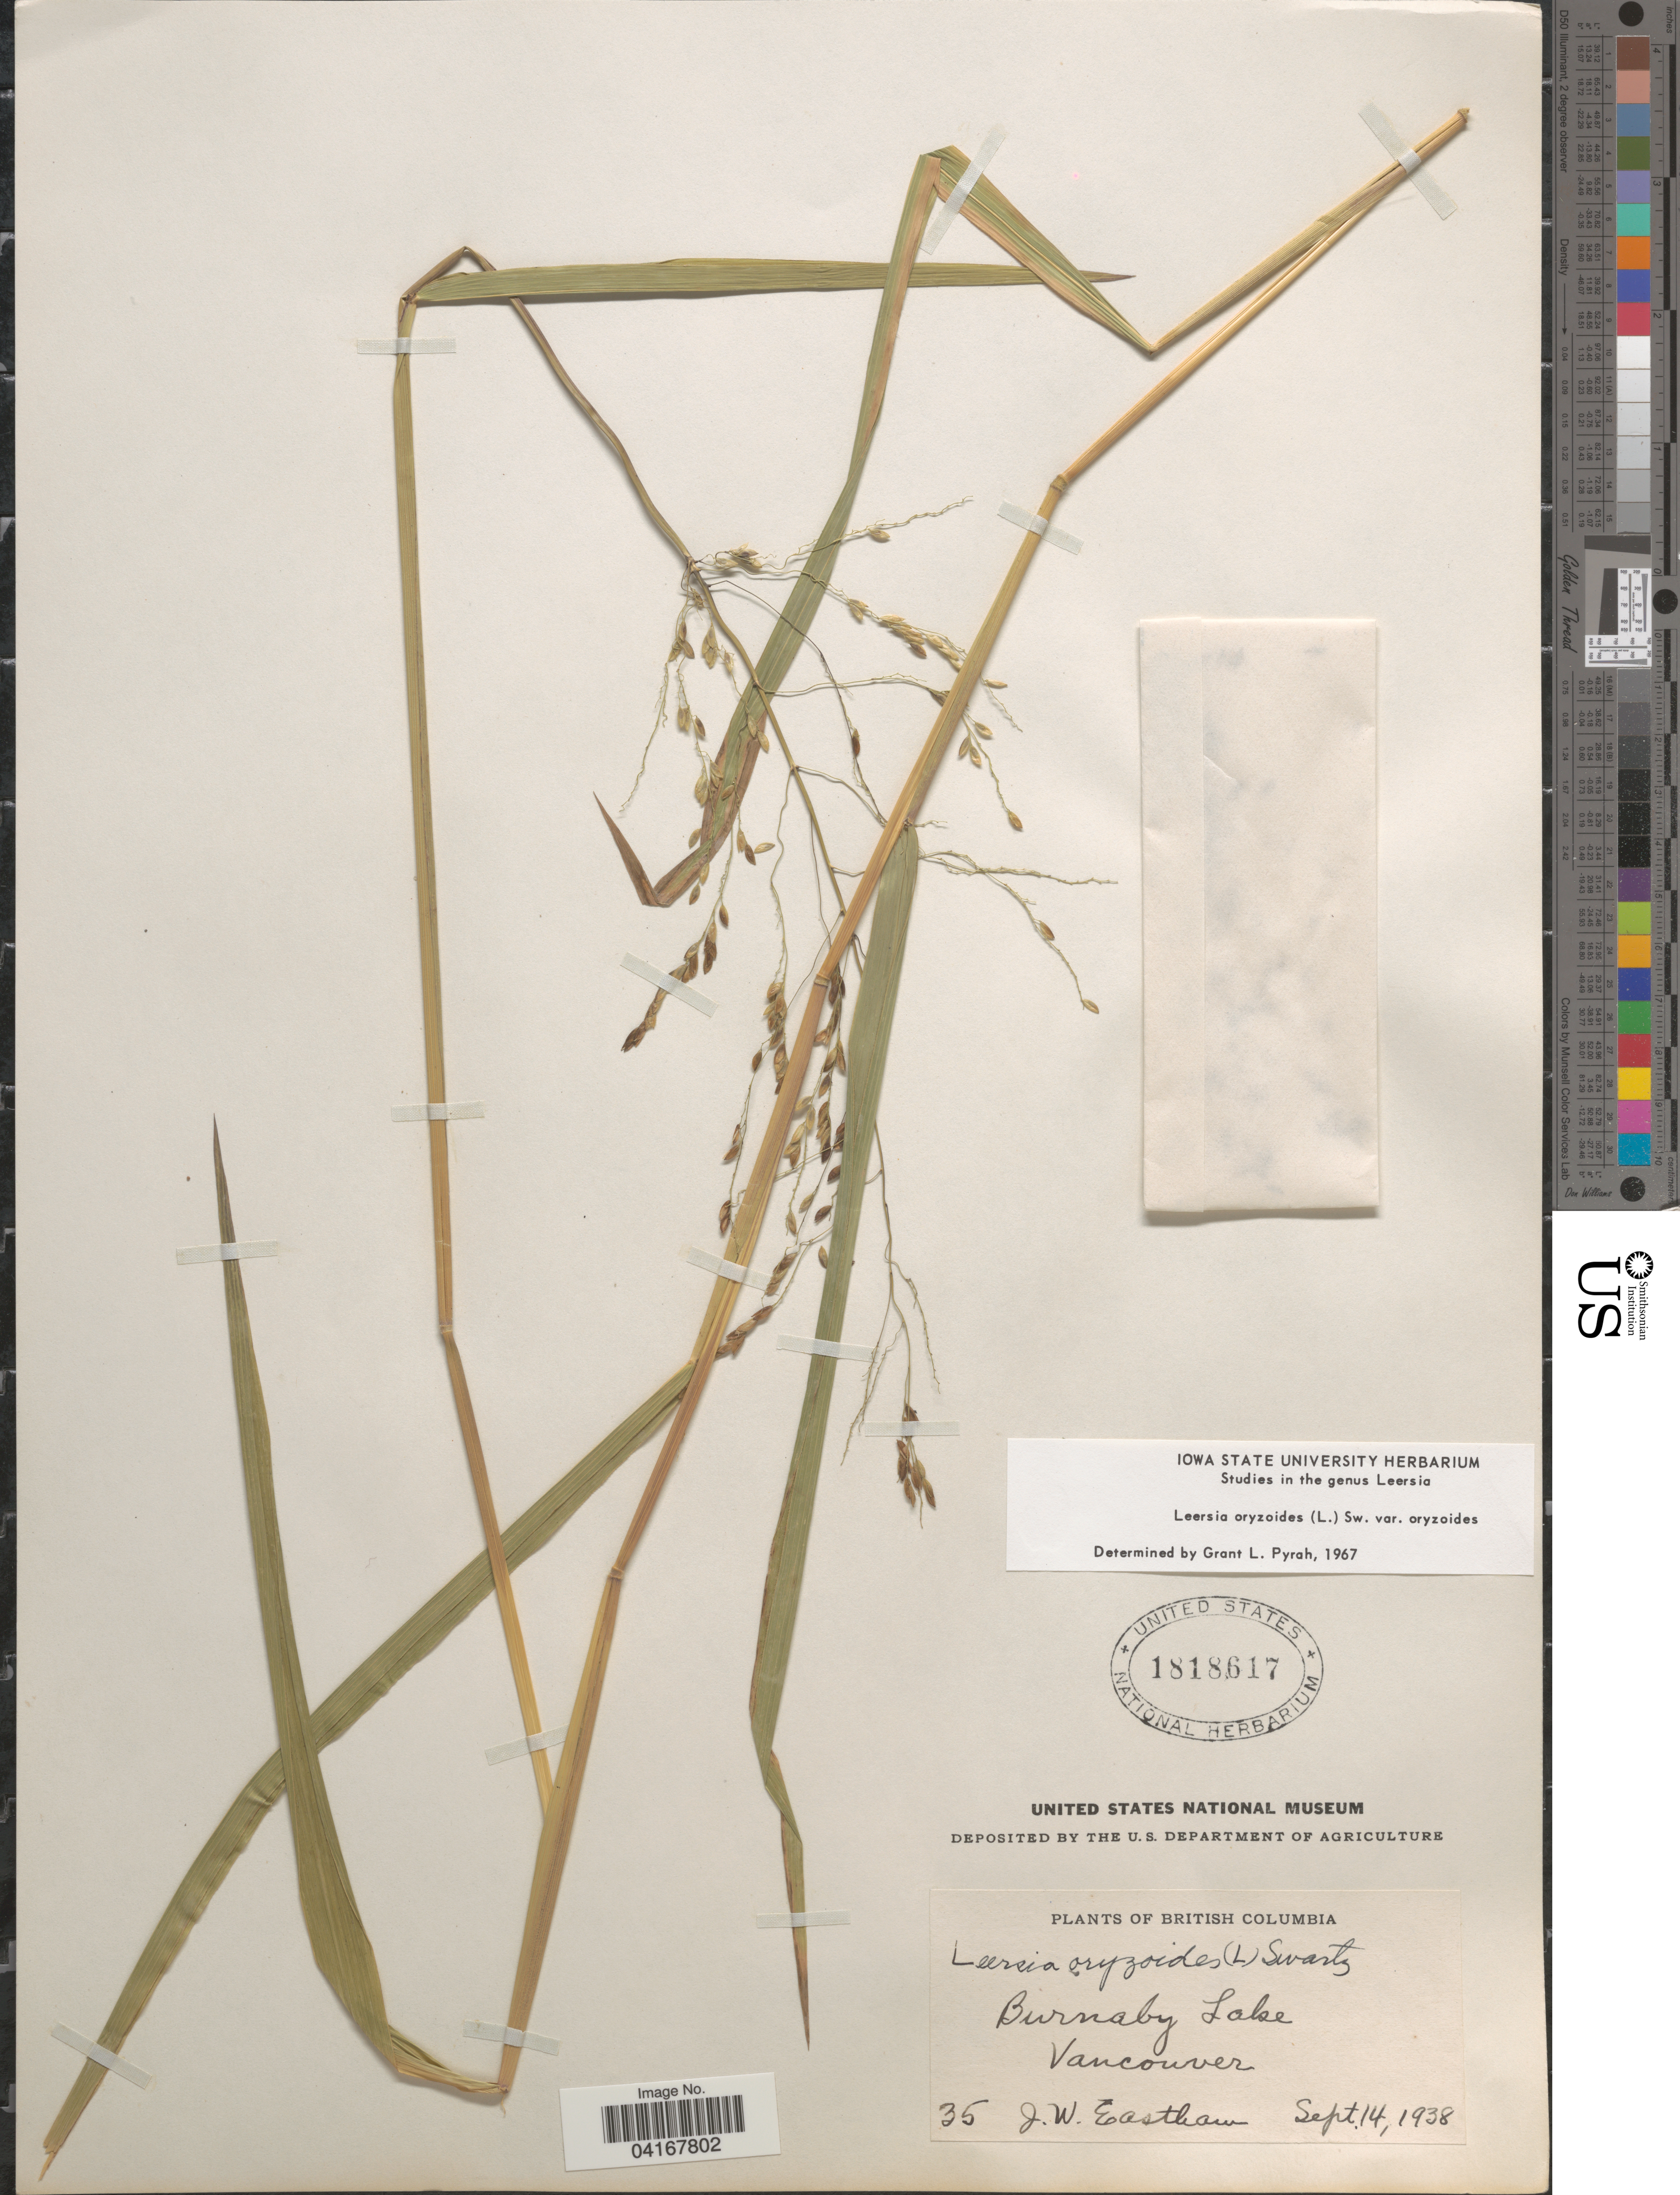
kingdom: Plantae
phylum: Tracheophyta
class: Liliopsida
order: Poales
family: Poaceae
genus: Leersia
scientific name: Leersia oryzoides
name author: (L.) Sw.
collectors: J. Eastham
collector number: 35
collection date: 1938-09-14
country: Canada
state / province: British Columbia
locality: Burnaby Lake. Vancouver.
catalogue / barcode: US 1818617